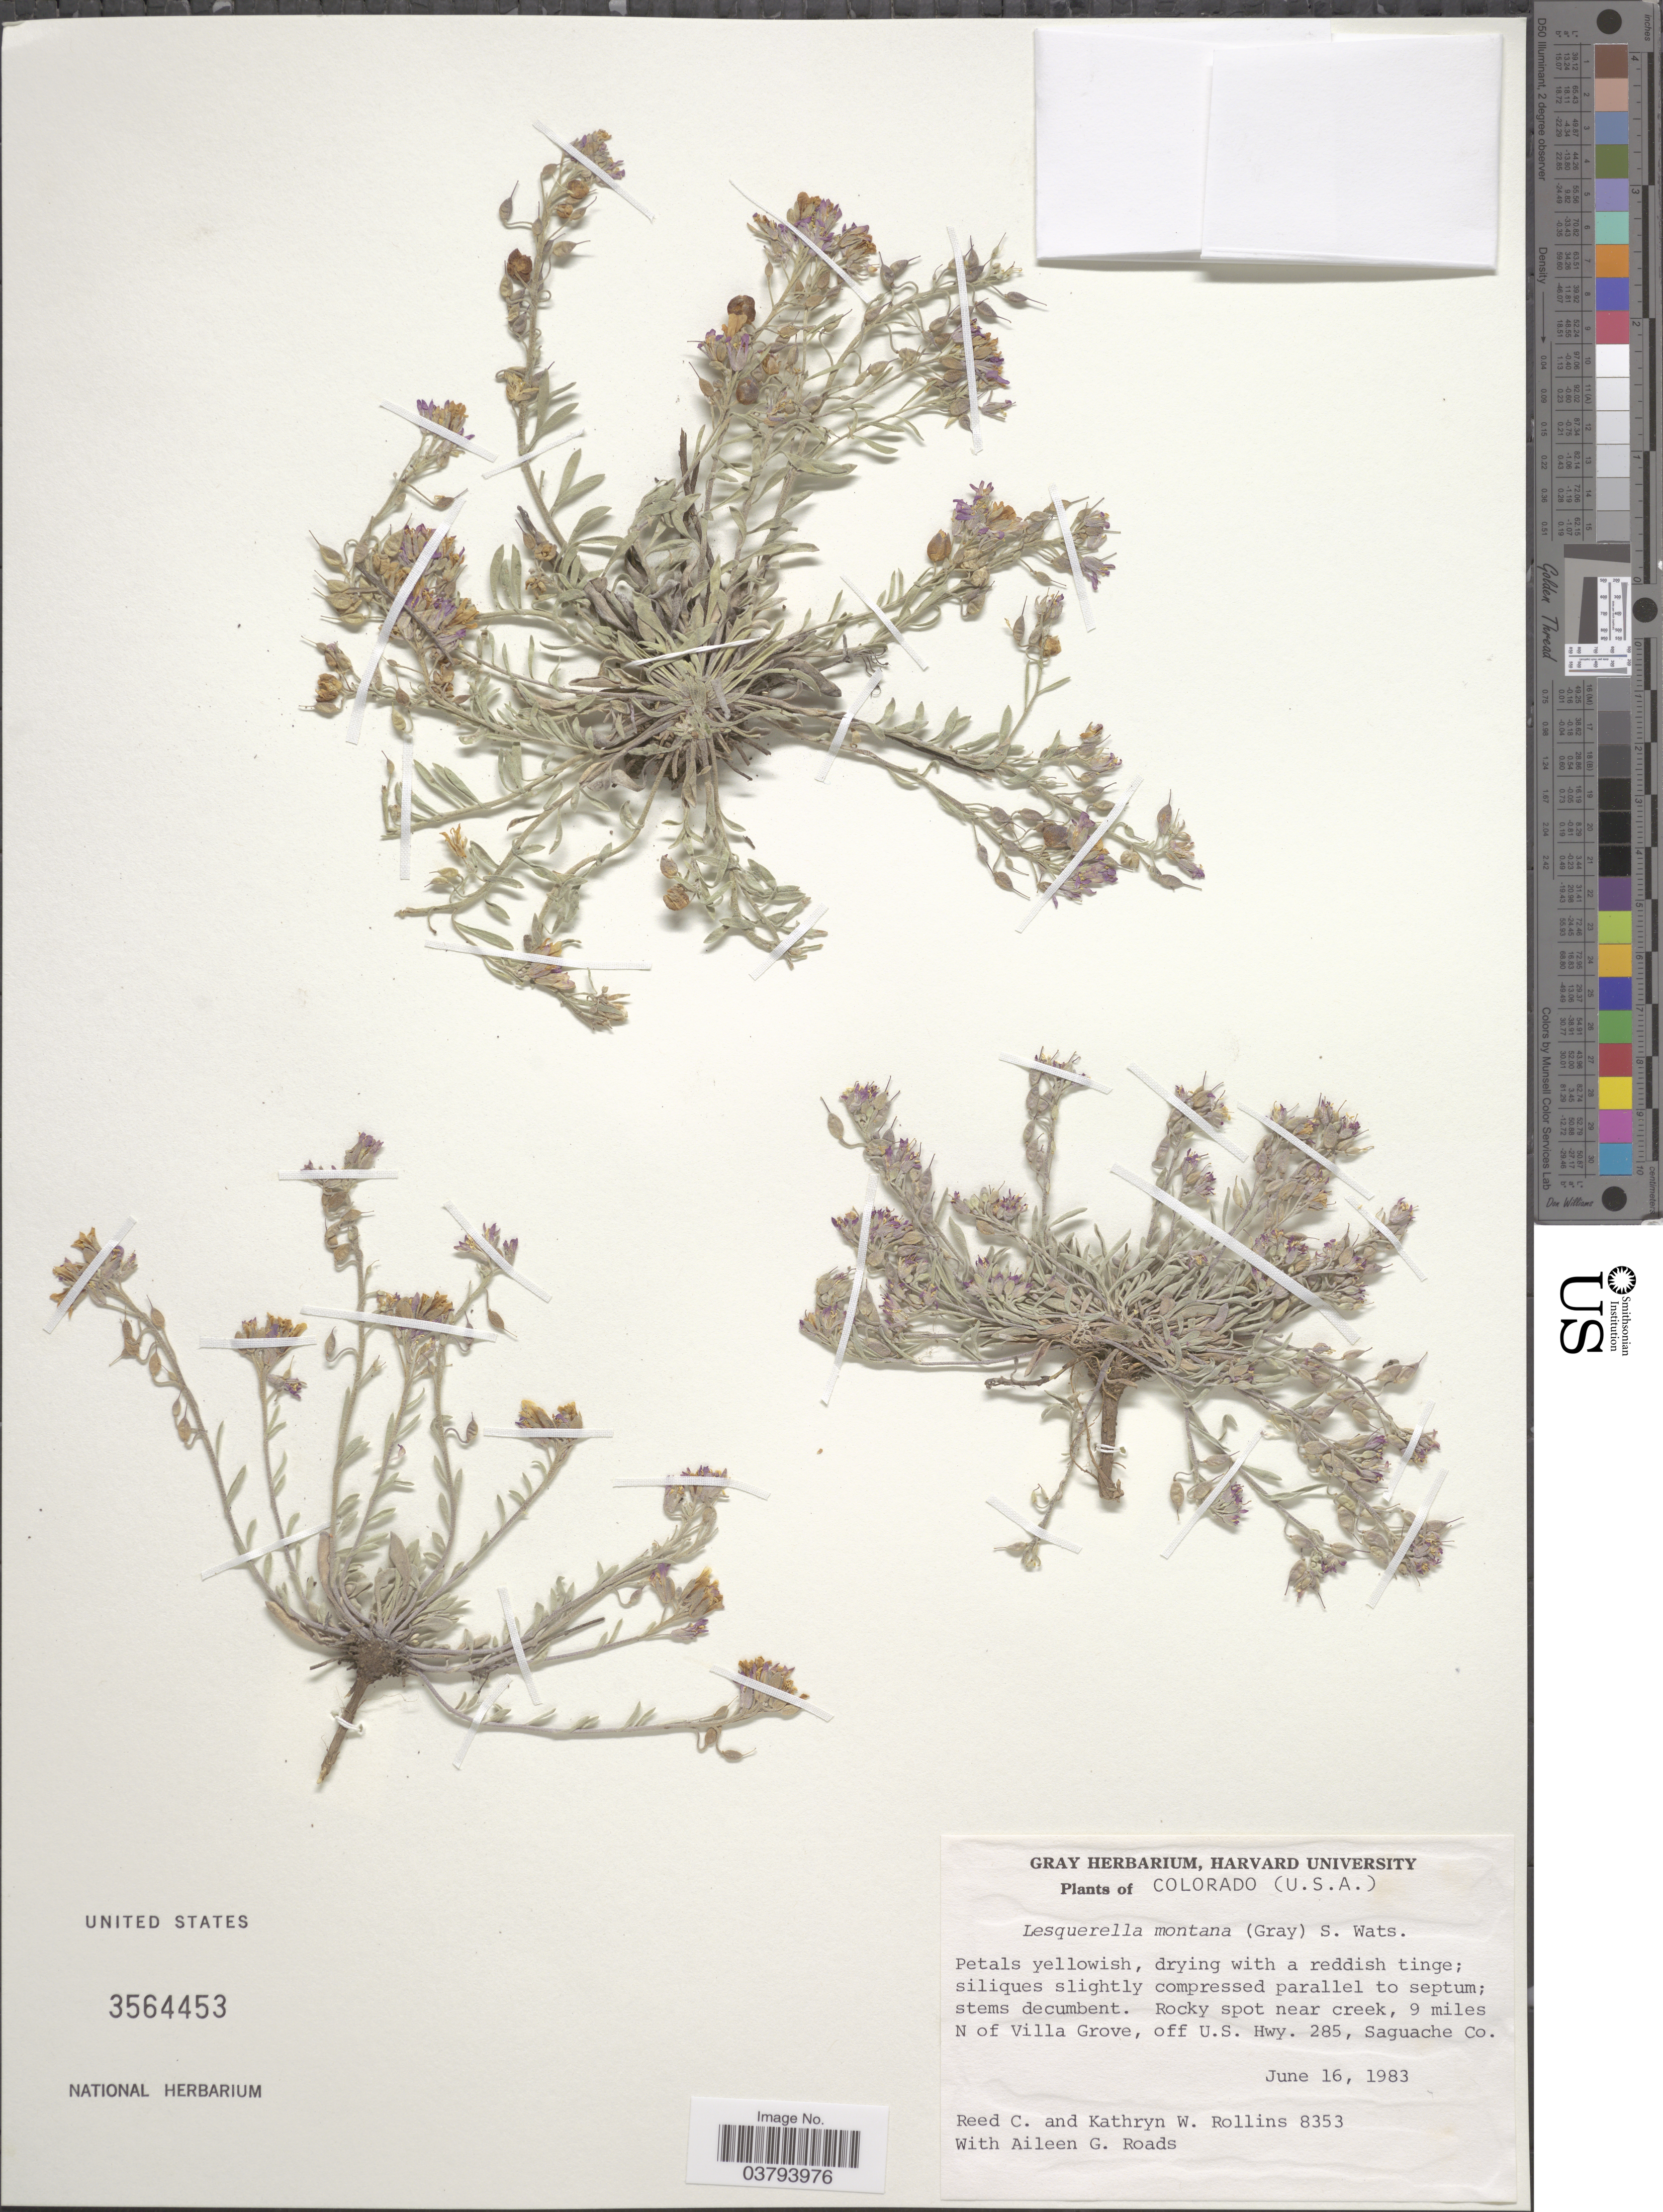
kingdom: Plantae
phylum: Tracheophyta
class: Magnoliopsida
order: Brassicales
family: Brassicaceae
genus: Lesquerella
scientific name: Lesquerella montana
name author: (A. Gray) S. Watson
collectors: R. C. Rollins, K. W. Rollins & A. Roads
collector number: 8353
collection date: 1983-06-16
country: United States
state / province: Colorado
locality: Rocky spot near creek, 9 miles N of Villa Grove, off U.S. Hwy. 285, Saguache Co.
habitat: rocky spot near creek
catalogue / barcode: US 3564453